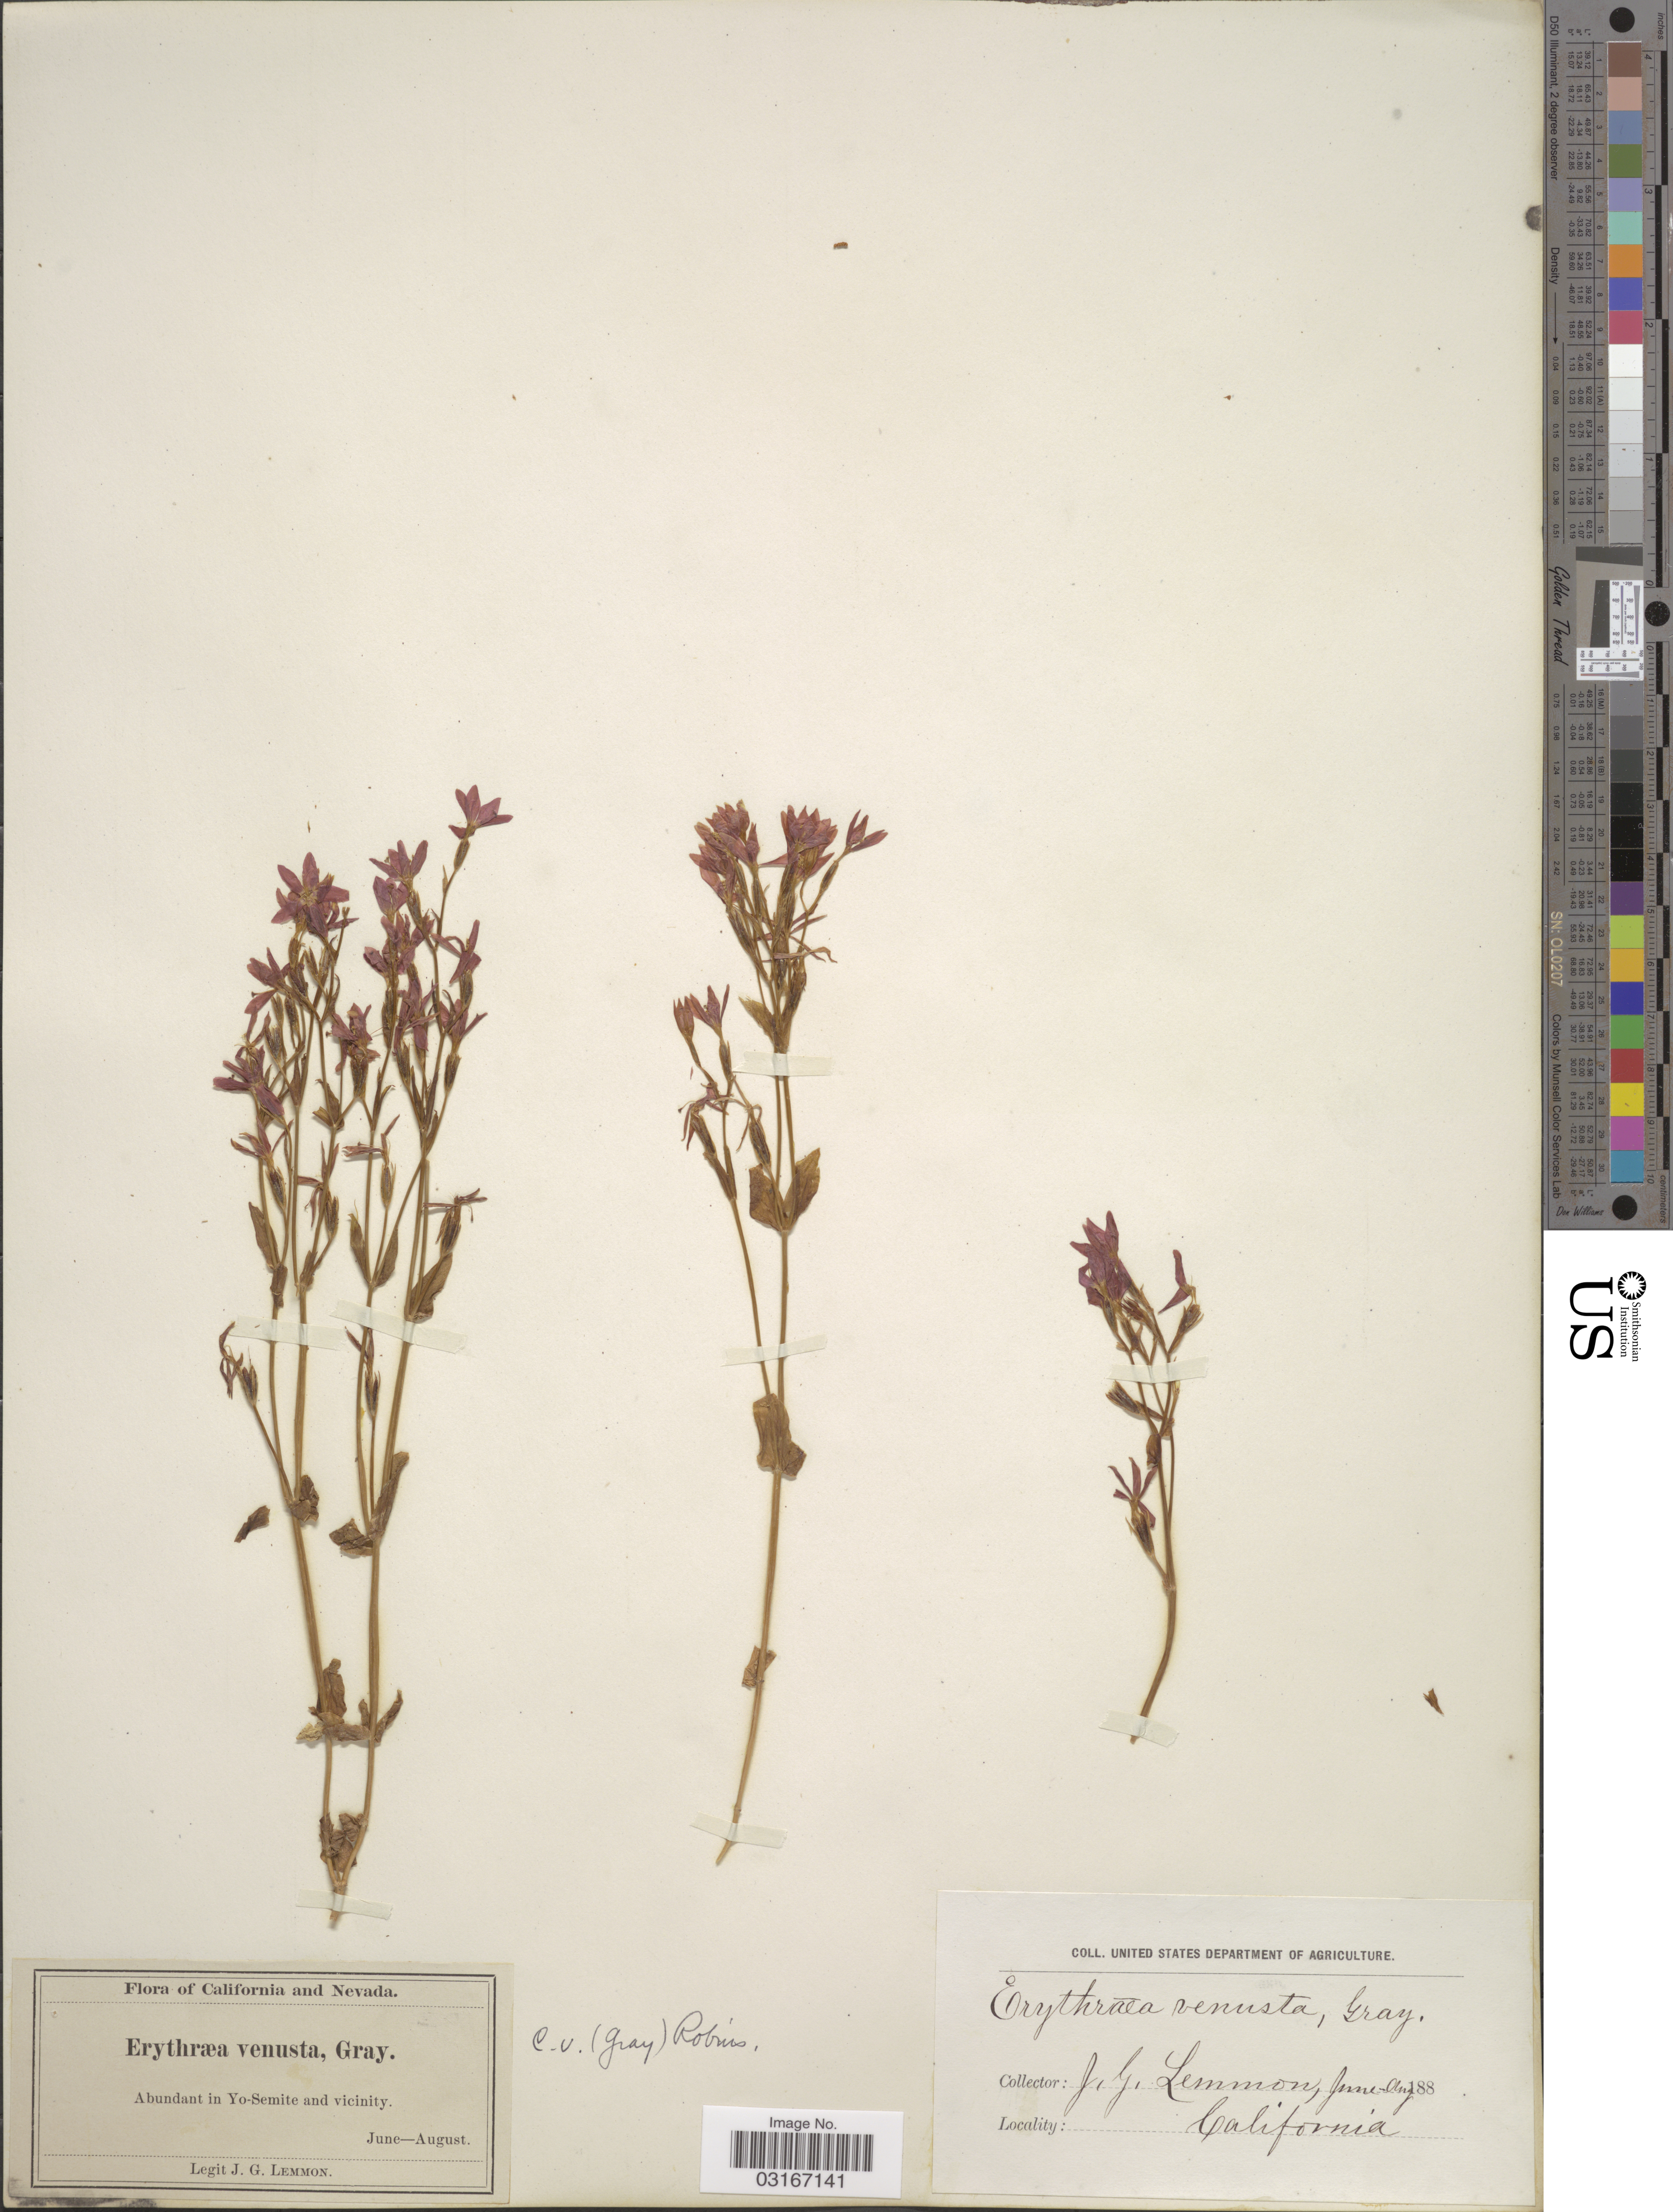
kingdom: Plantae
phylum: Tracheophyta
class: Magnoliopsida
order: Gentianales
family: Gentianaceae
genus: Centaurium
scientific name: Centaurium venustum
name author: (A. Gray) B.L. Rob.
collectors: J. Lemmon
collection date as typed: June-August 188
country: United States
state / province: California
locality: Abundant in Yo-Semite and vicinity.